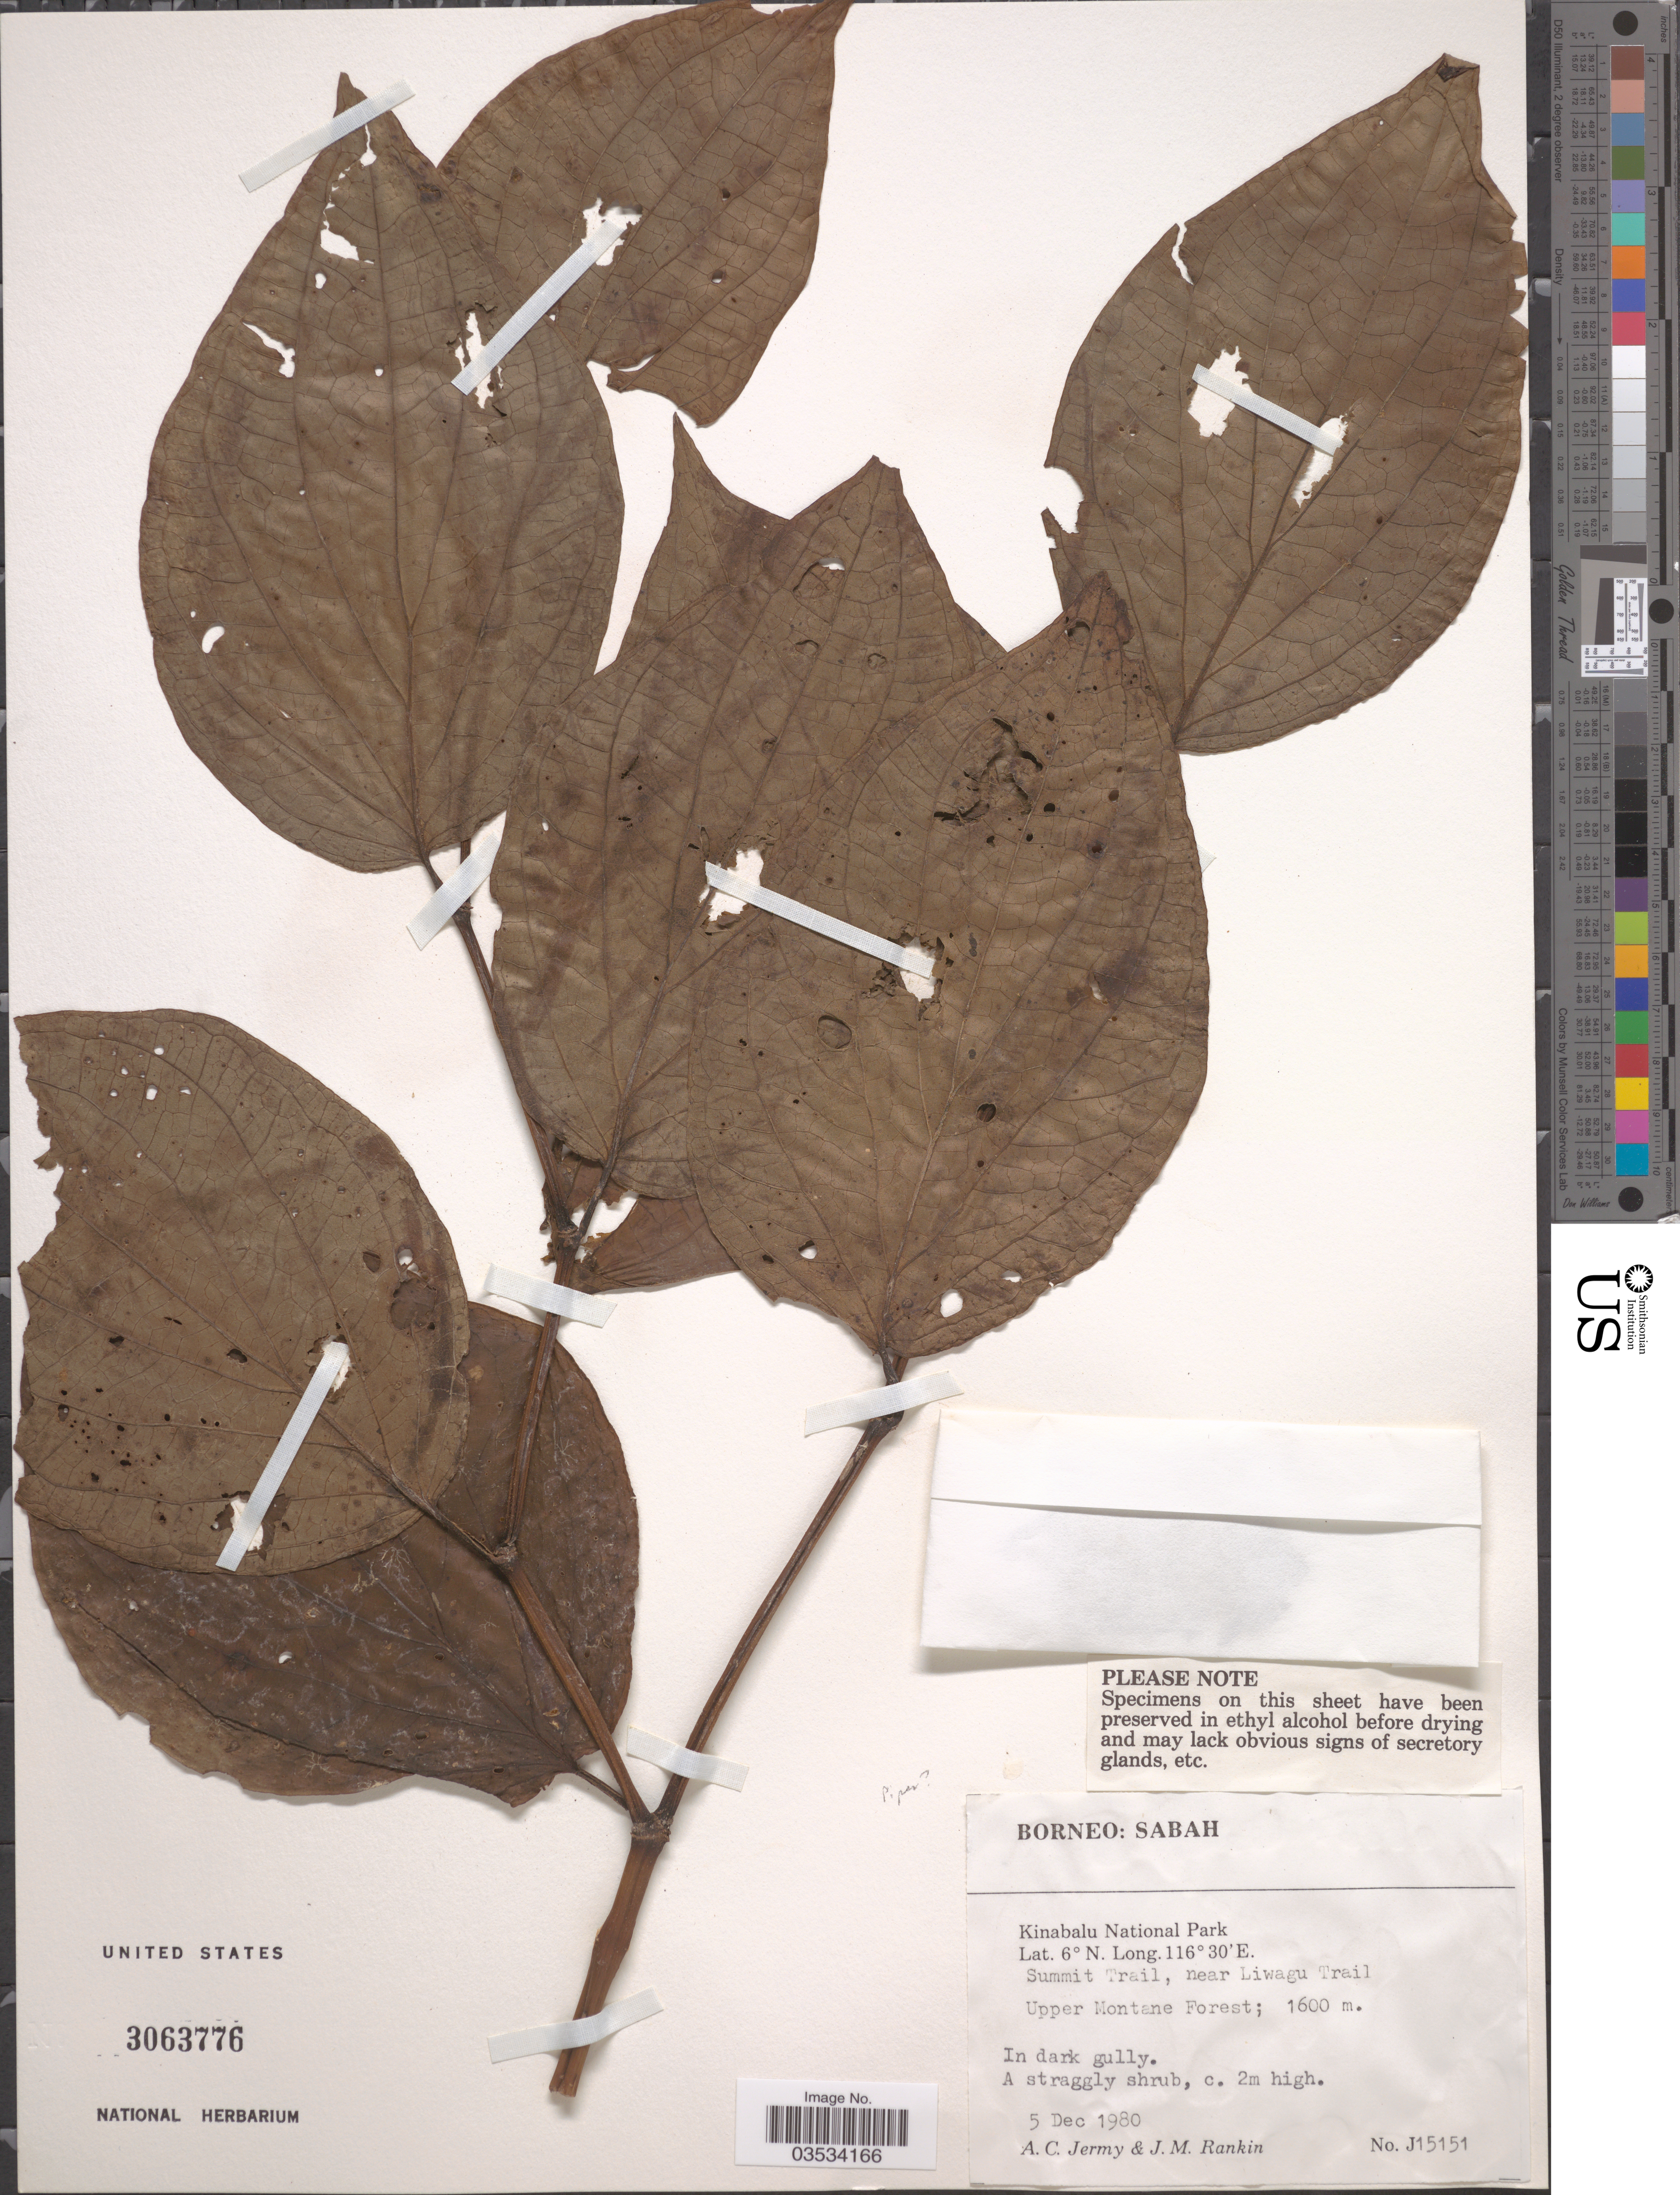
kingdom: Plantae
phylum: Tracheophyta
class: Magnoliopsida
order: Piperales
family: Piperaceae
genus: Piper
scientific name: Piper sp.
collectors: A. Jermy & J. M. Rankin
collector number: J15151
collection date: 1980-12-05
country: Malaysia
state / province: Sabah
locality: Borneo. Kinabalu National Park. Summit Trail, near Liwagu Trail. Upper Montane Forest.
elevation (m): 1600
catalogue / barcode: US 3063776